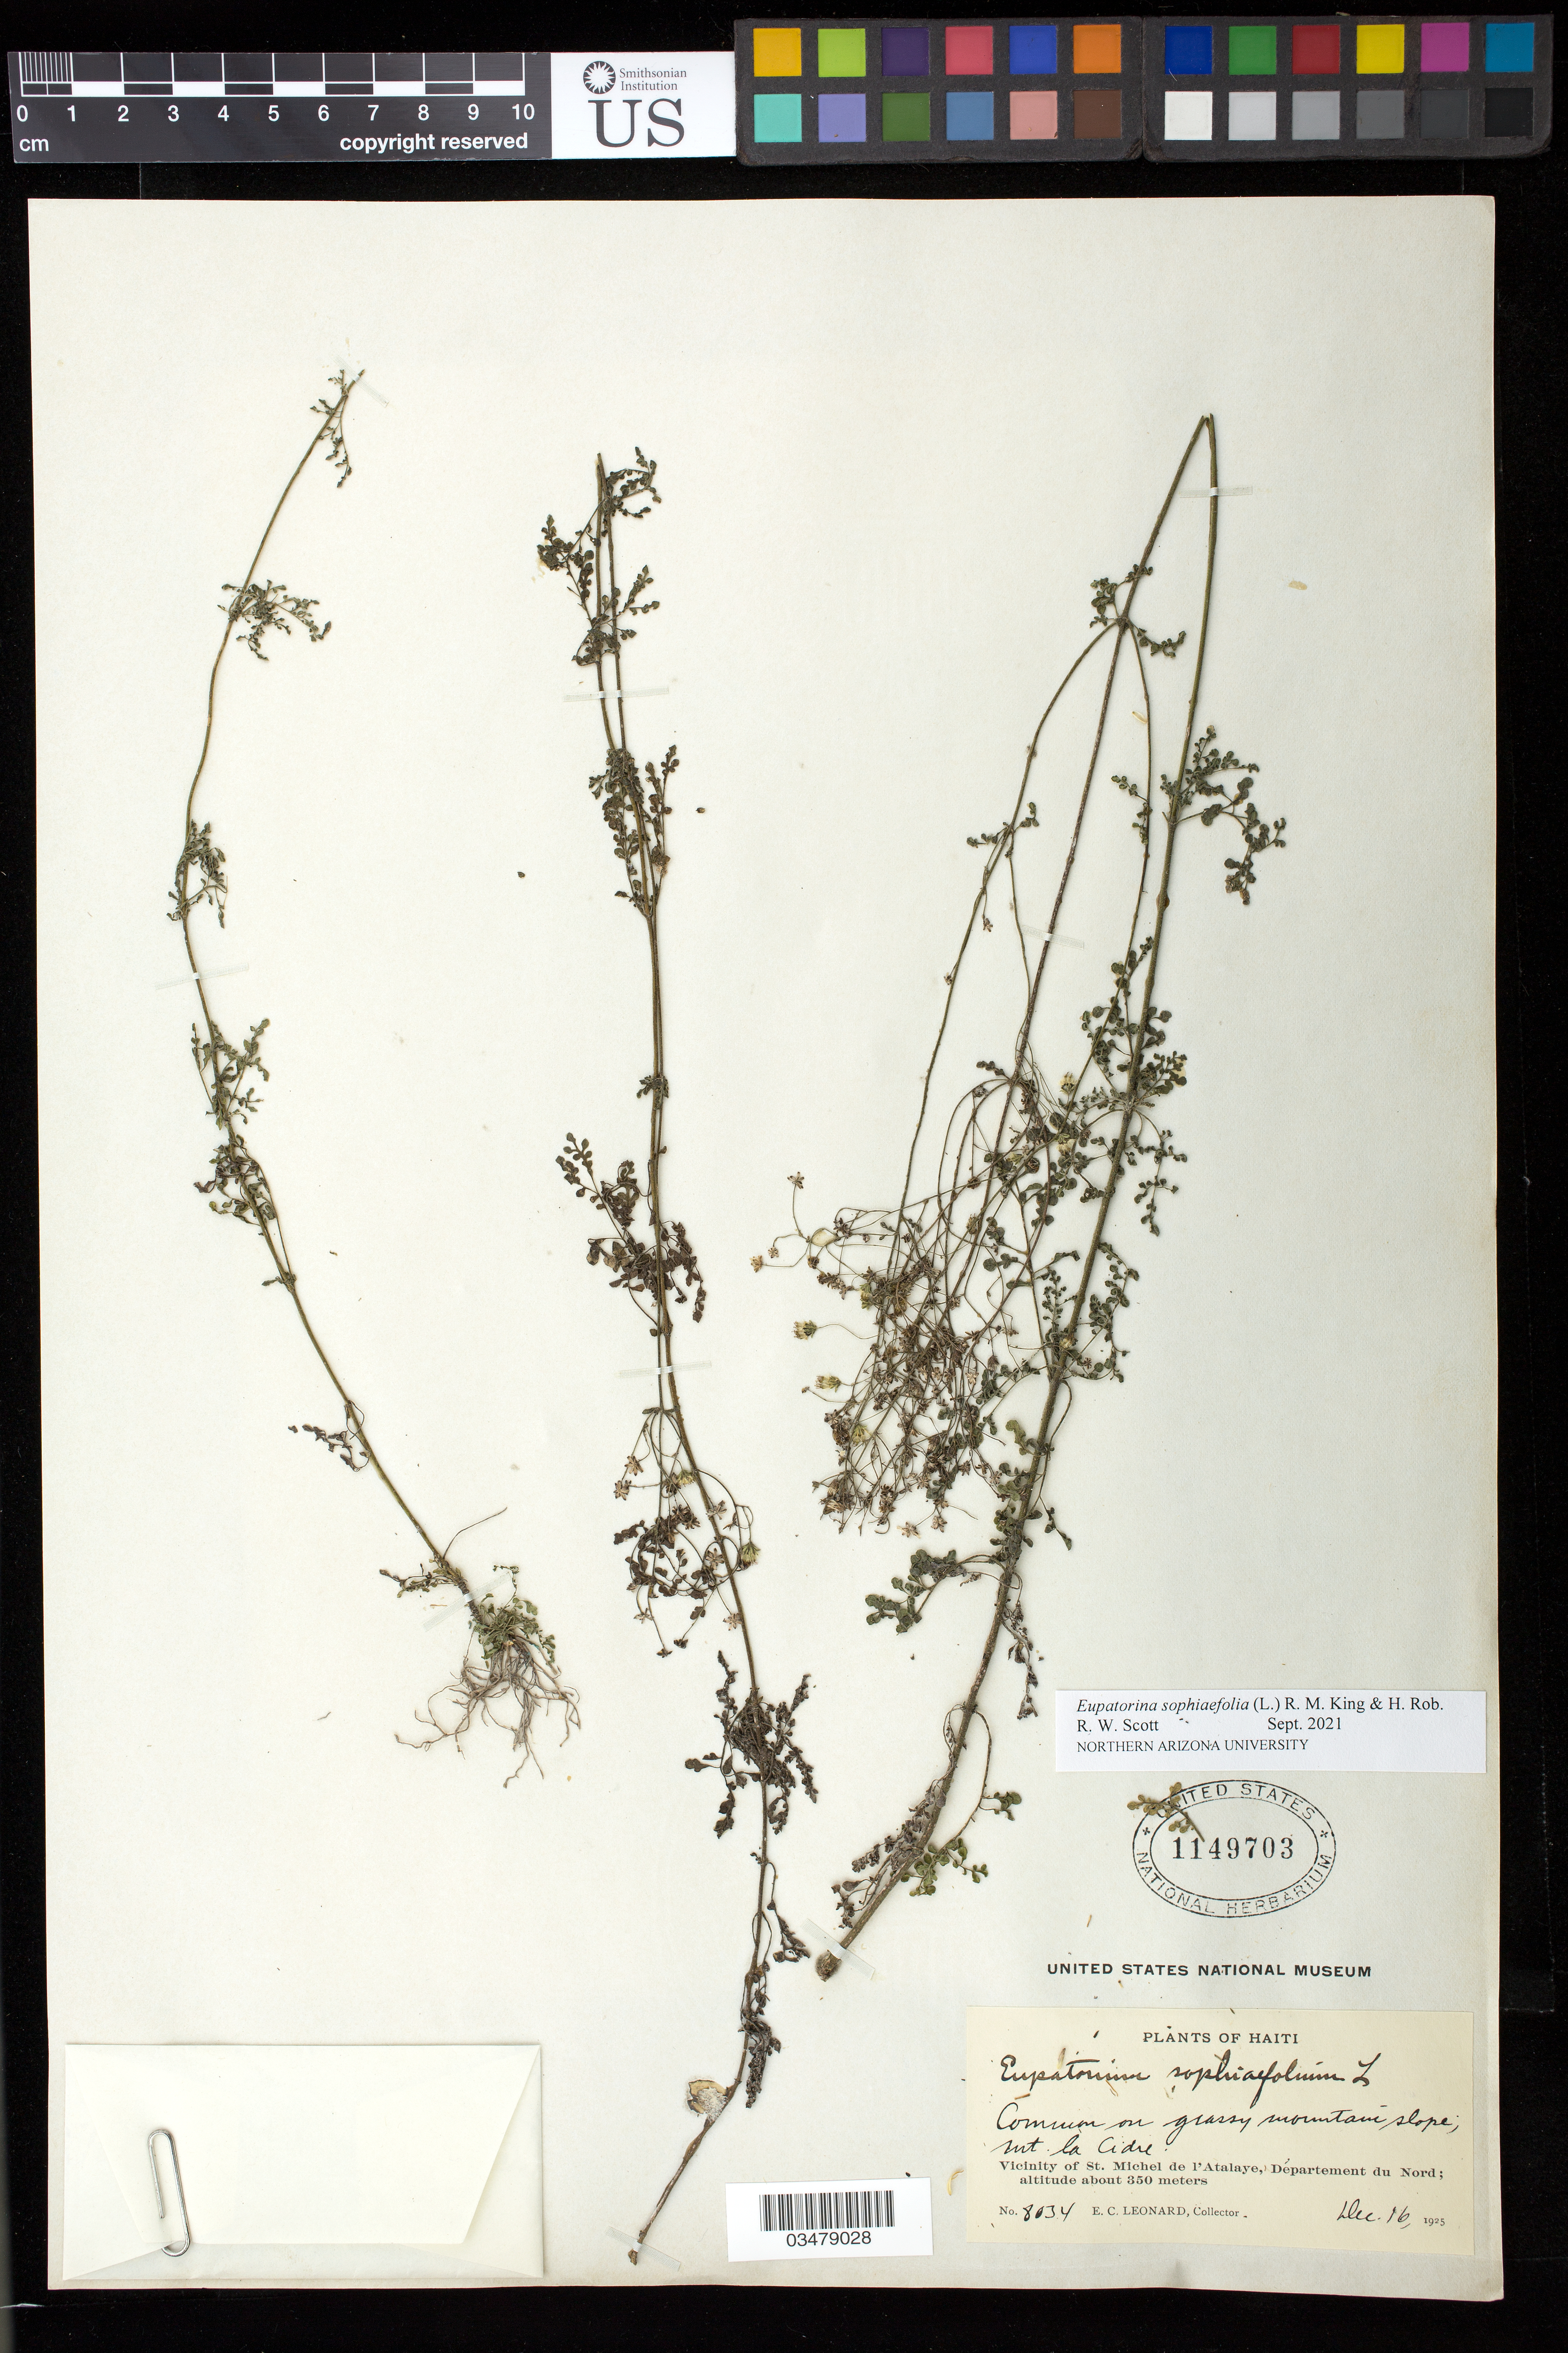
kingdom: Plantae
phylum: Tracheophyta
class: Magnoliopsida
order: Asterales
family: Asteraceae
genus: Eupatorina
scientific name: Eupatorina sophiifolia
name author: (L.) R.M. King & H. Rob.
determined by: Scott, R. W.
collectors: E. C. Leonard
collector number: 8034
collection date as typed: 16 Dec 1925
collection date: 1925-12-16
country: Haiti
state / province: Nord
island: Hispaniola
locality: Vicinity of St. Michel de l'Atalaye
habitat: On grassy mountain slope, Mt. la Cidre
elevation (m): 350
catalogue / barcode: US 1149703